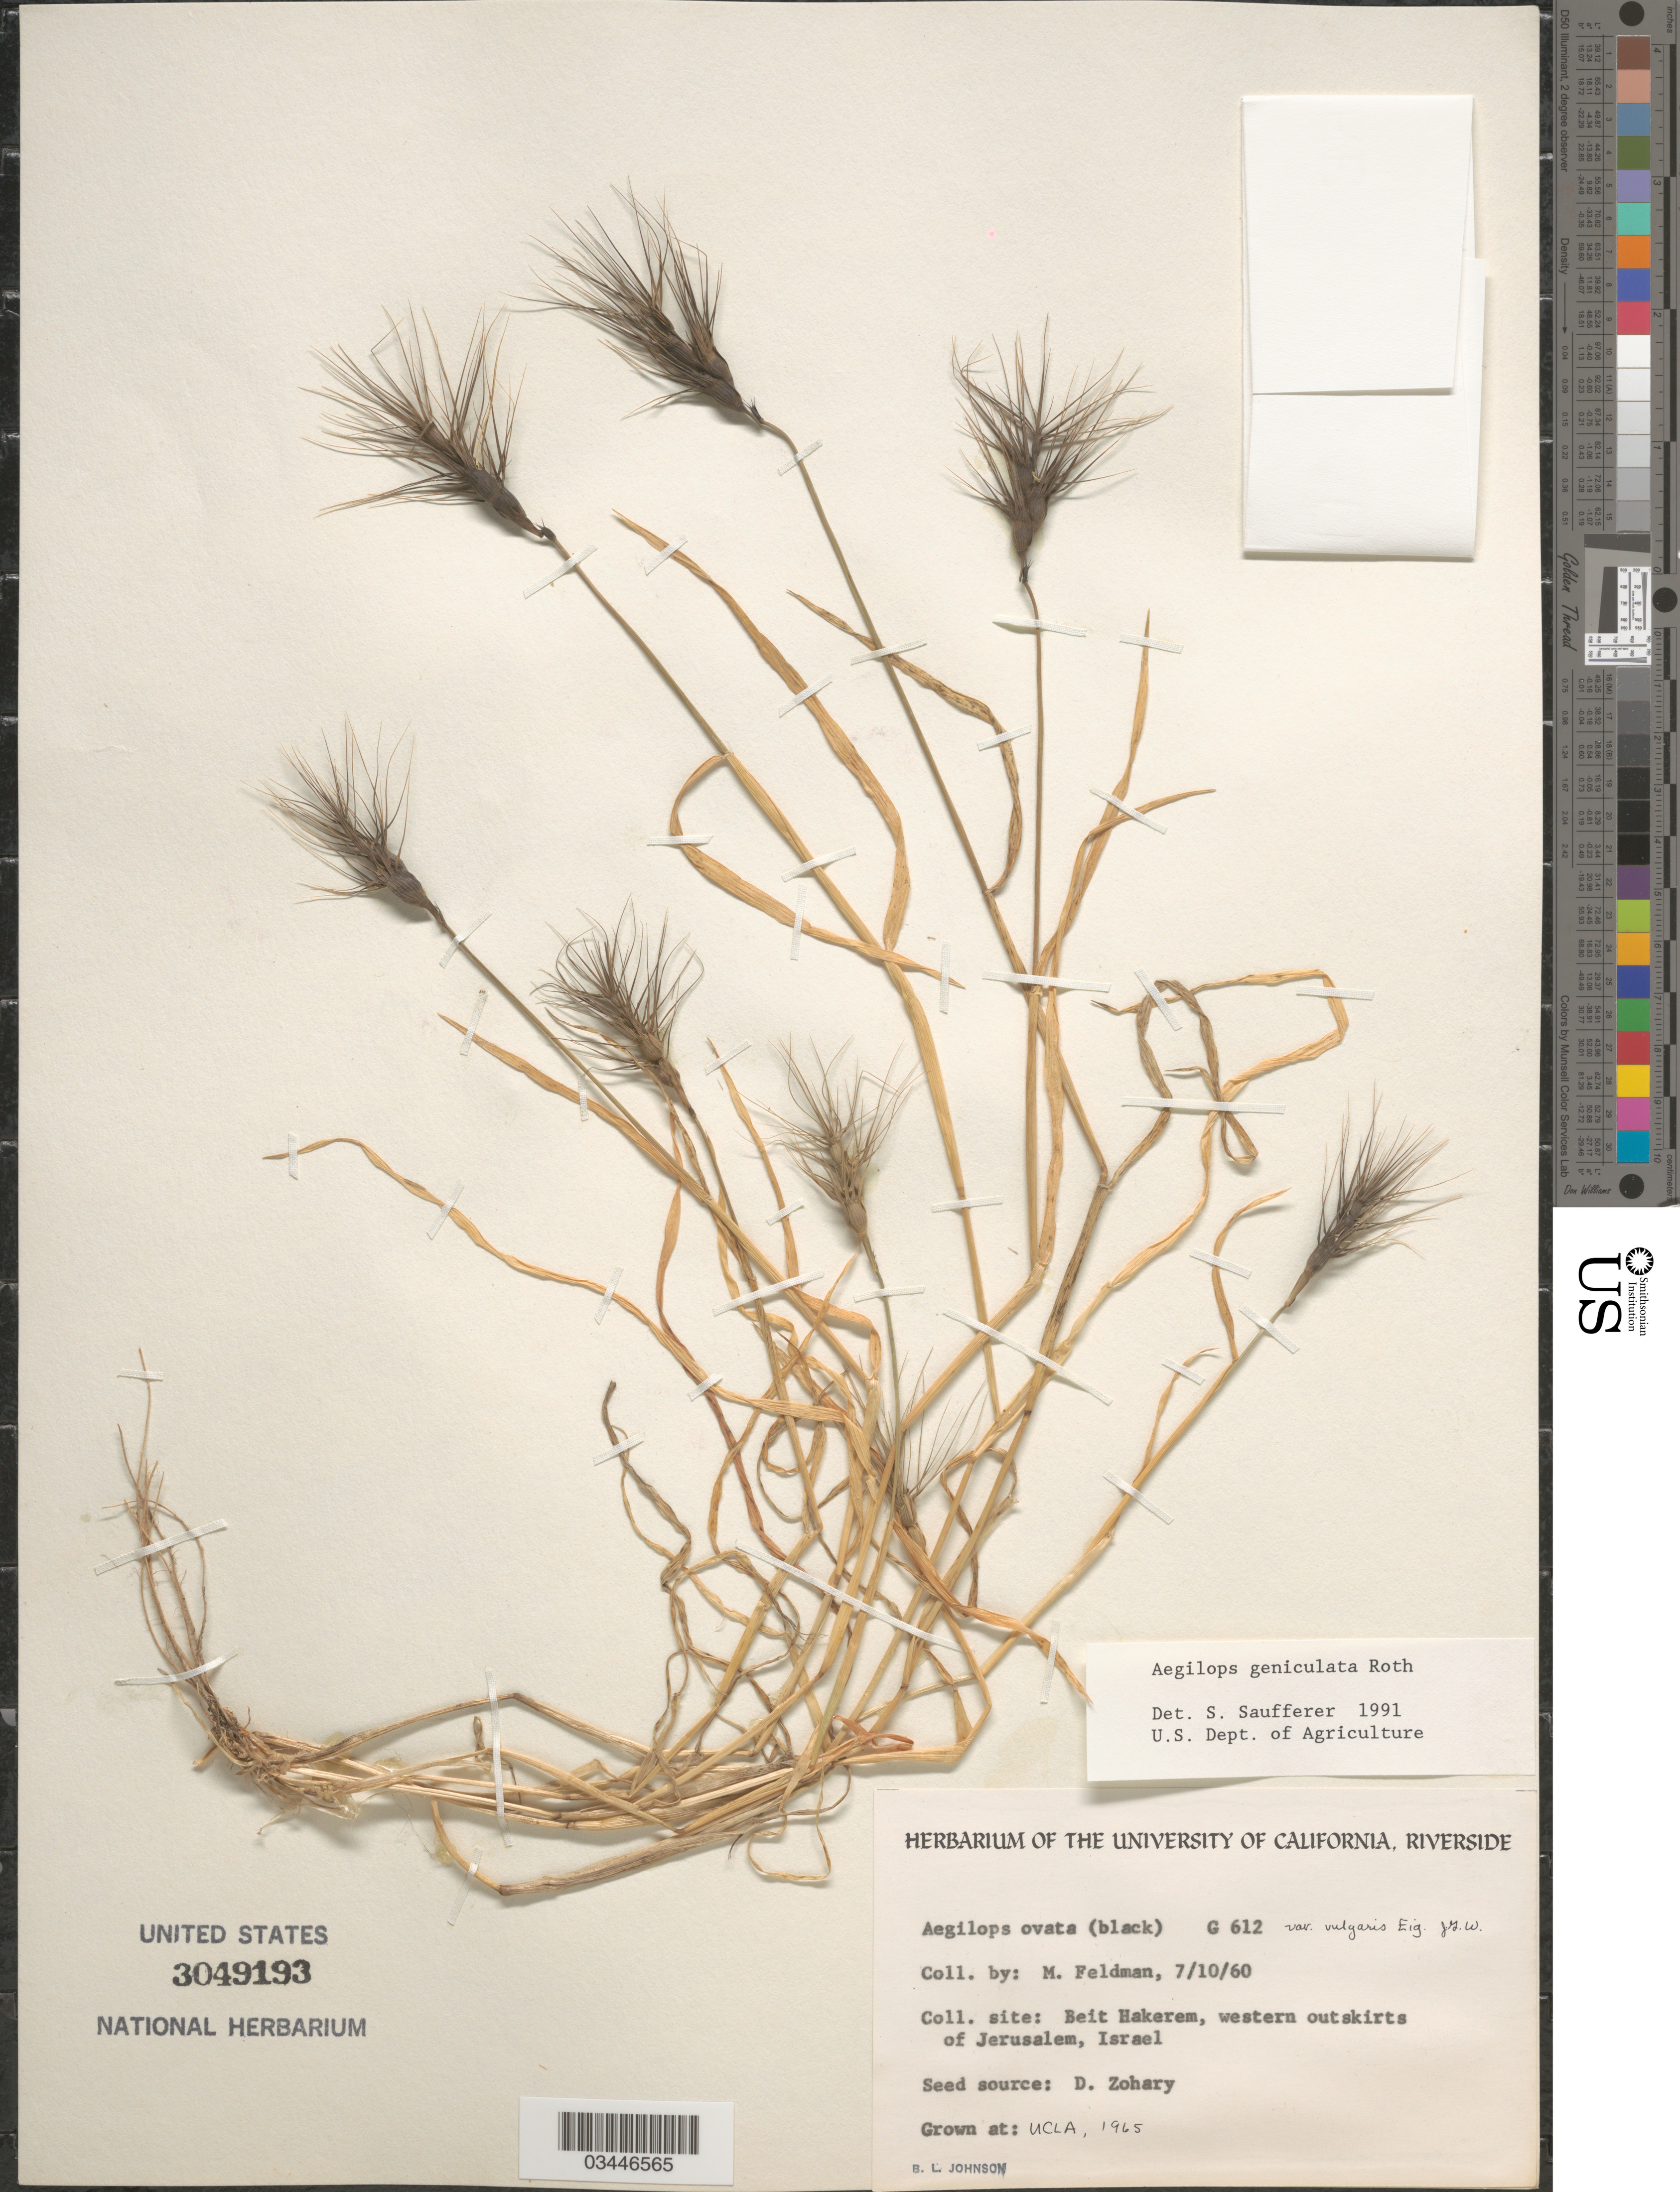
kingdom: Plantae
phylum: Tracheophyta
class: Liliopsida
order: Poales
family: Poaceae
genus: Aegilops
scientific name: Aegilops geniculata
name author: Roth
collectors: B. Johnson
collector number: G612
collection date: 1965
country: United States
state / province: California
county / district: Los Angeles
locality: UCLA.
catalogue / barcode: US 3049193